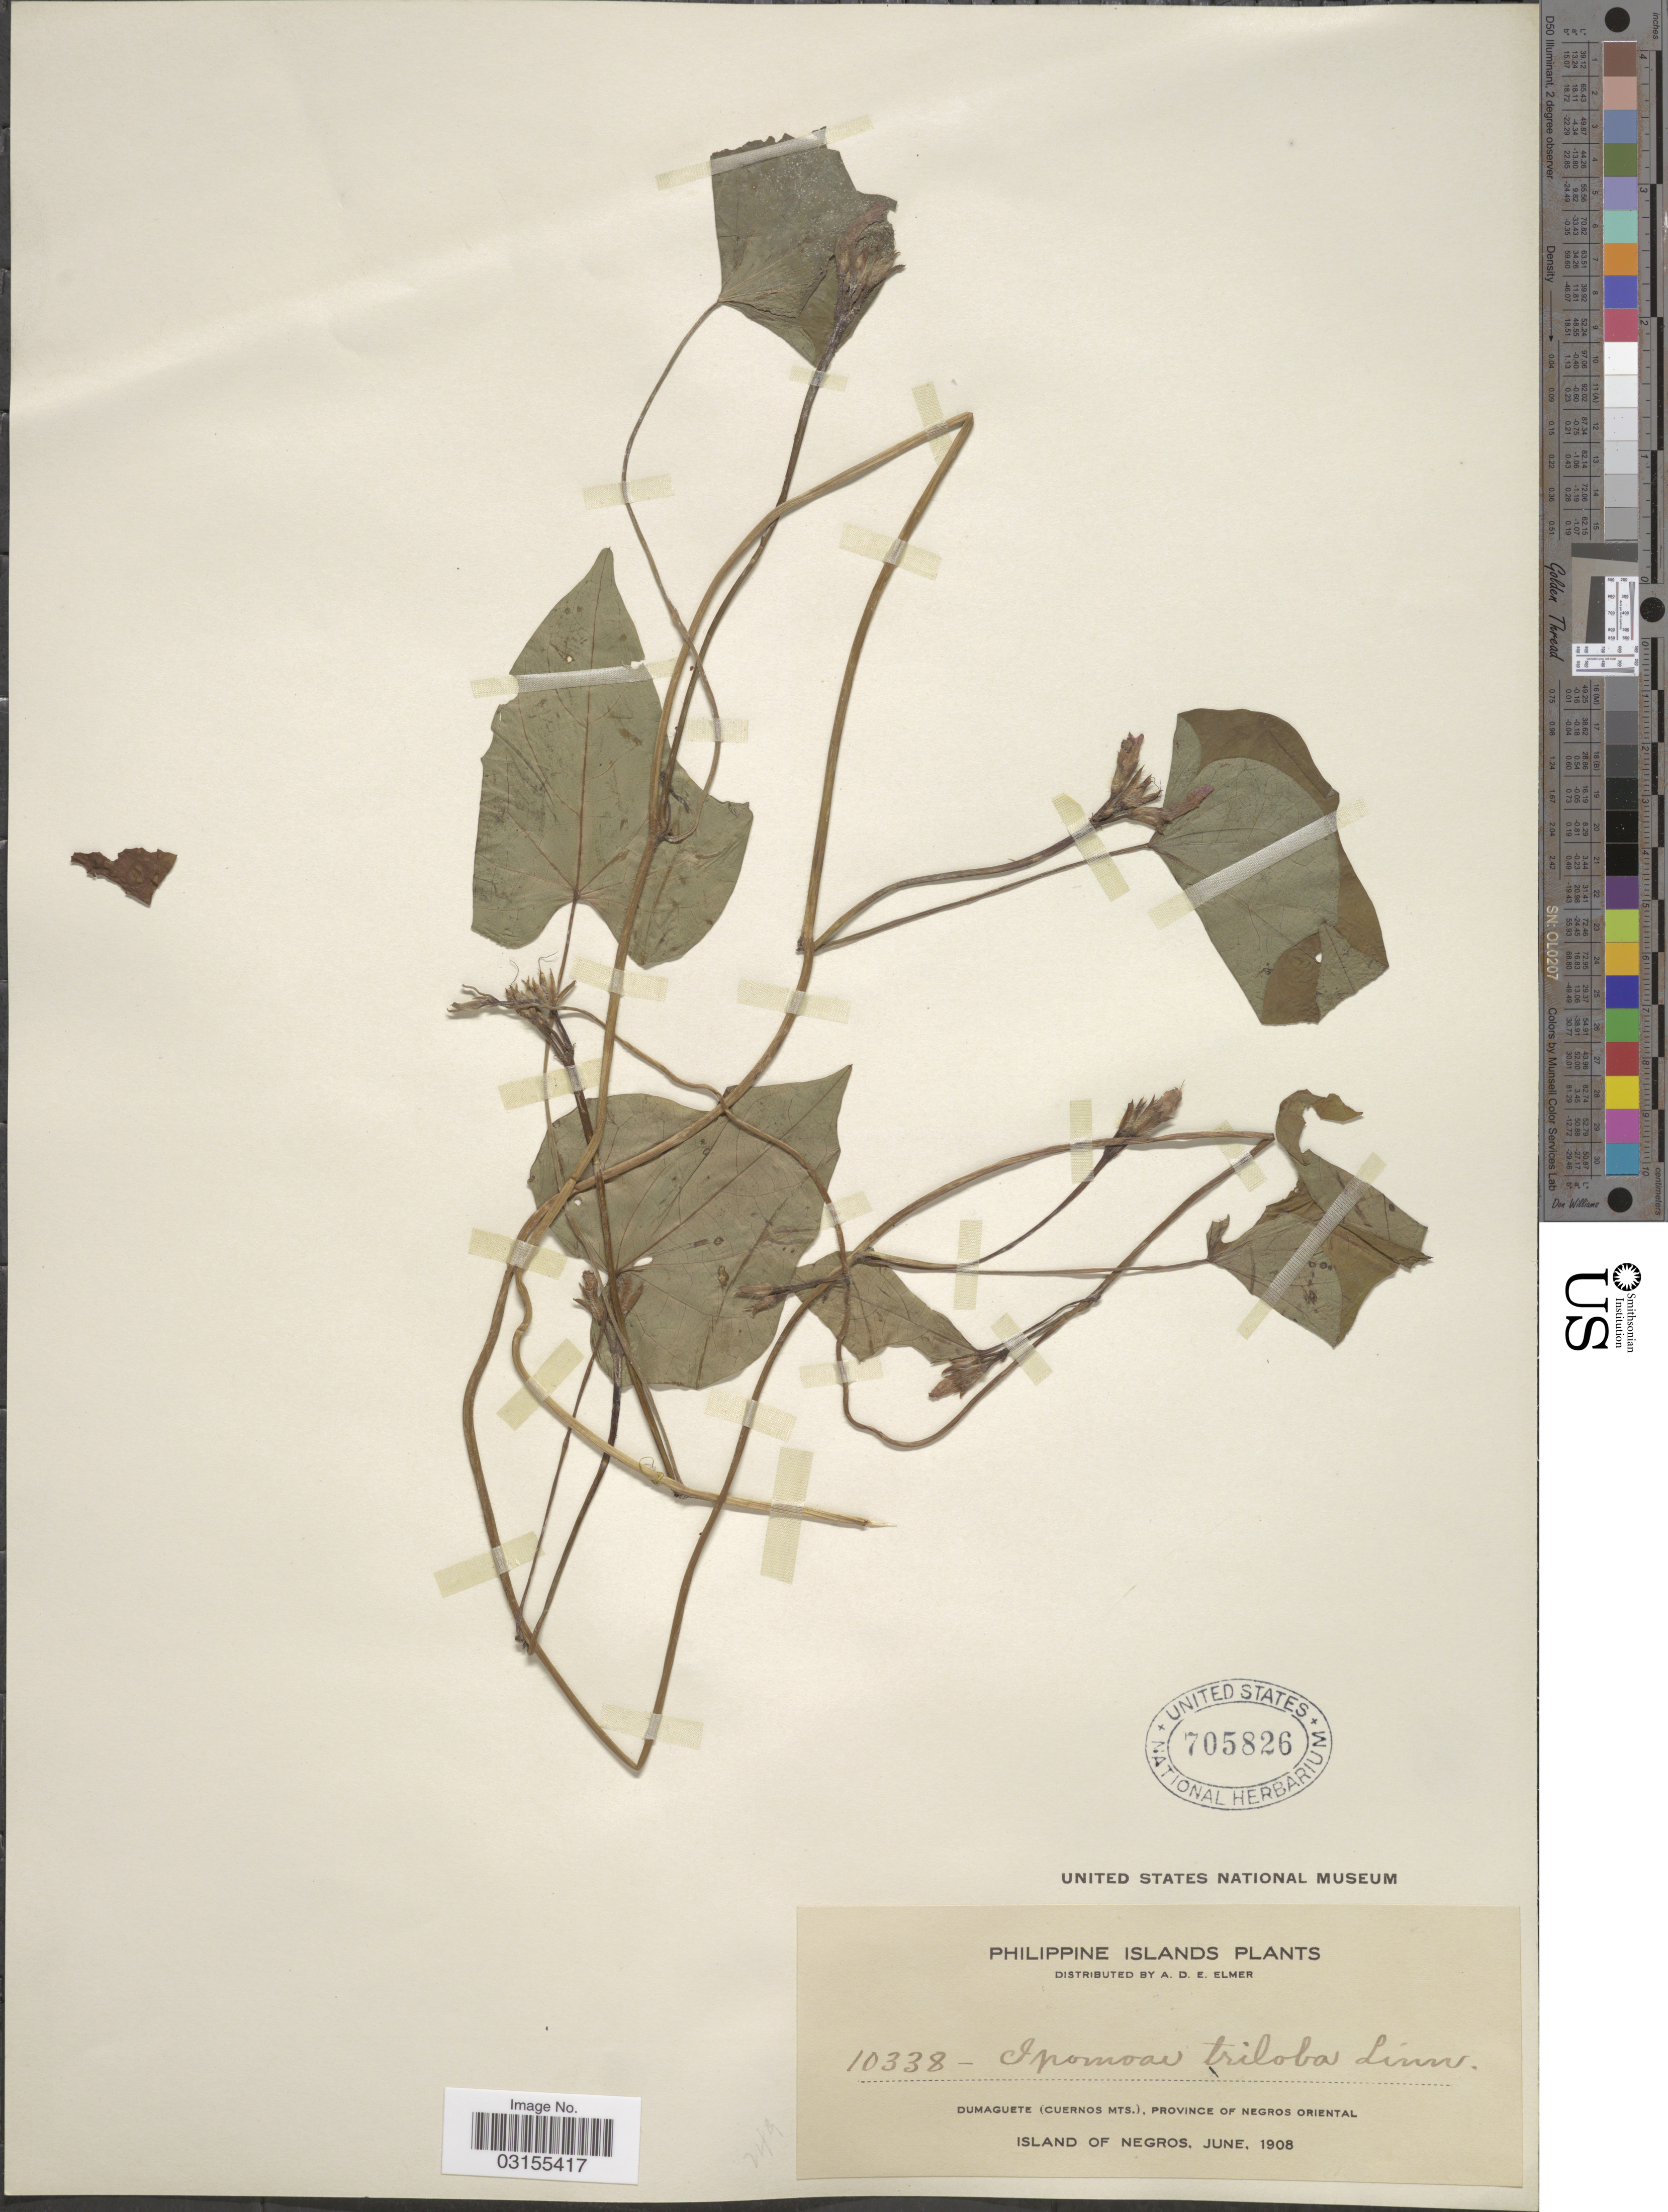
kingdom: Plantae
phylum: Tracheophyta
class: Magnoliopsida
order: Solanales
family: Convolvulaceae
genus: Ipomoea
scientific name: Ipomoea triloba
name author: L.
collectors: A. D. E. Elmer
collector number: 10338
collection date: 1908-06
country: Philippines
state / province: Central Visayas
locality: Philippine Islands. Dumaguete (Cuernos Mts.), Province of Negros Oriental. Island of Negros.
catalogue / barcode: US 705826